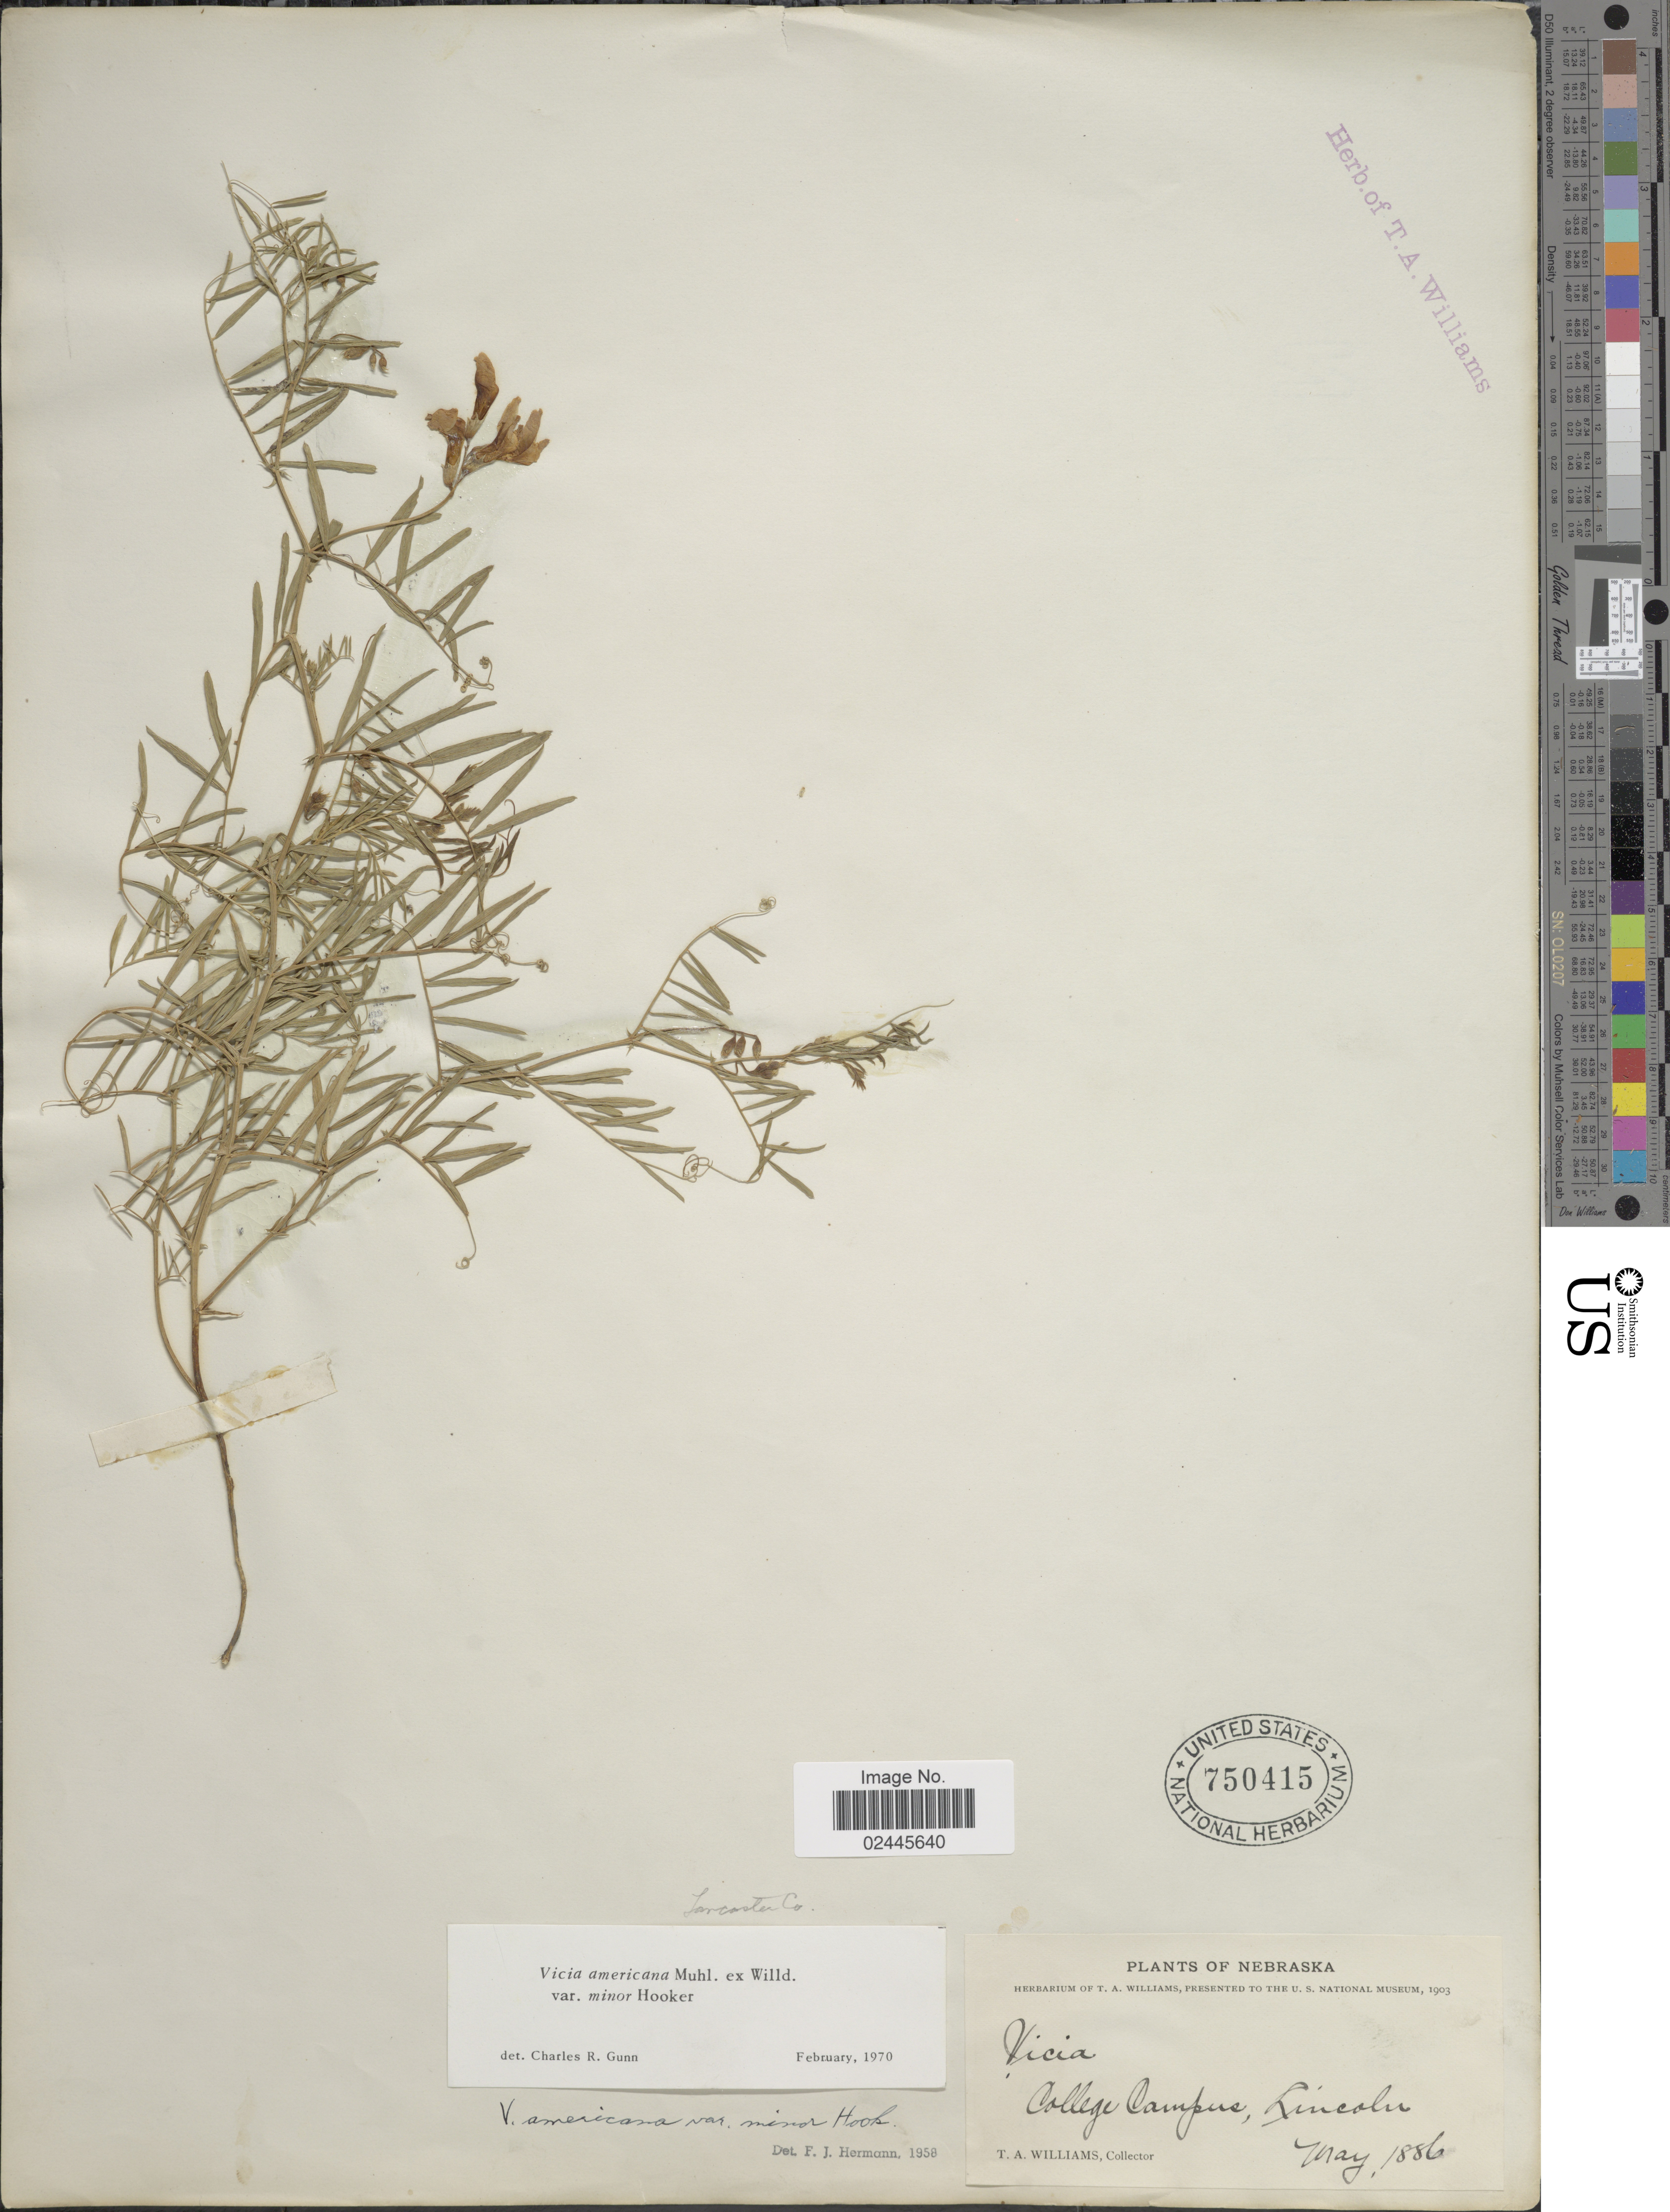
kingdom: Plantae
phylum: Tracheophyta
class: Magnoliopsida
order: Fabales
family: Fabaceae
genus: Vicia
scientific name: Vicia americana var. minor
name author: Hook.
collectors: T. A. Williams (herbarium)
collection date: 1886-05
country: United States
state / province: Nebraska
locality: College Campus, Lincoln.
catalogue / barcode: US 750415